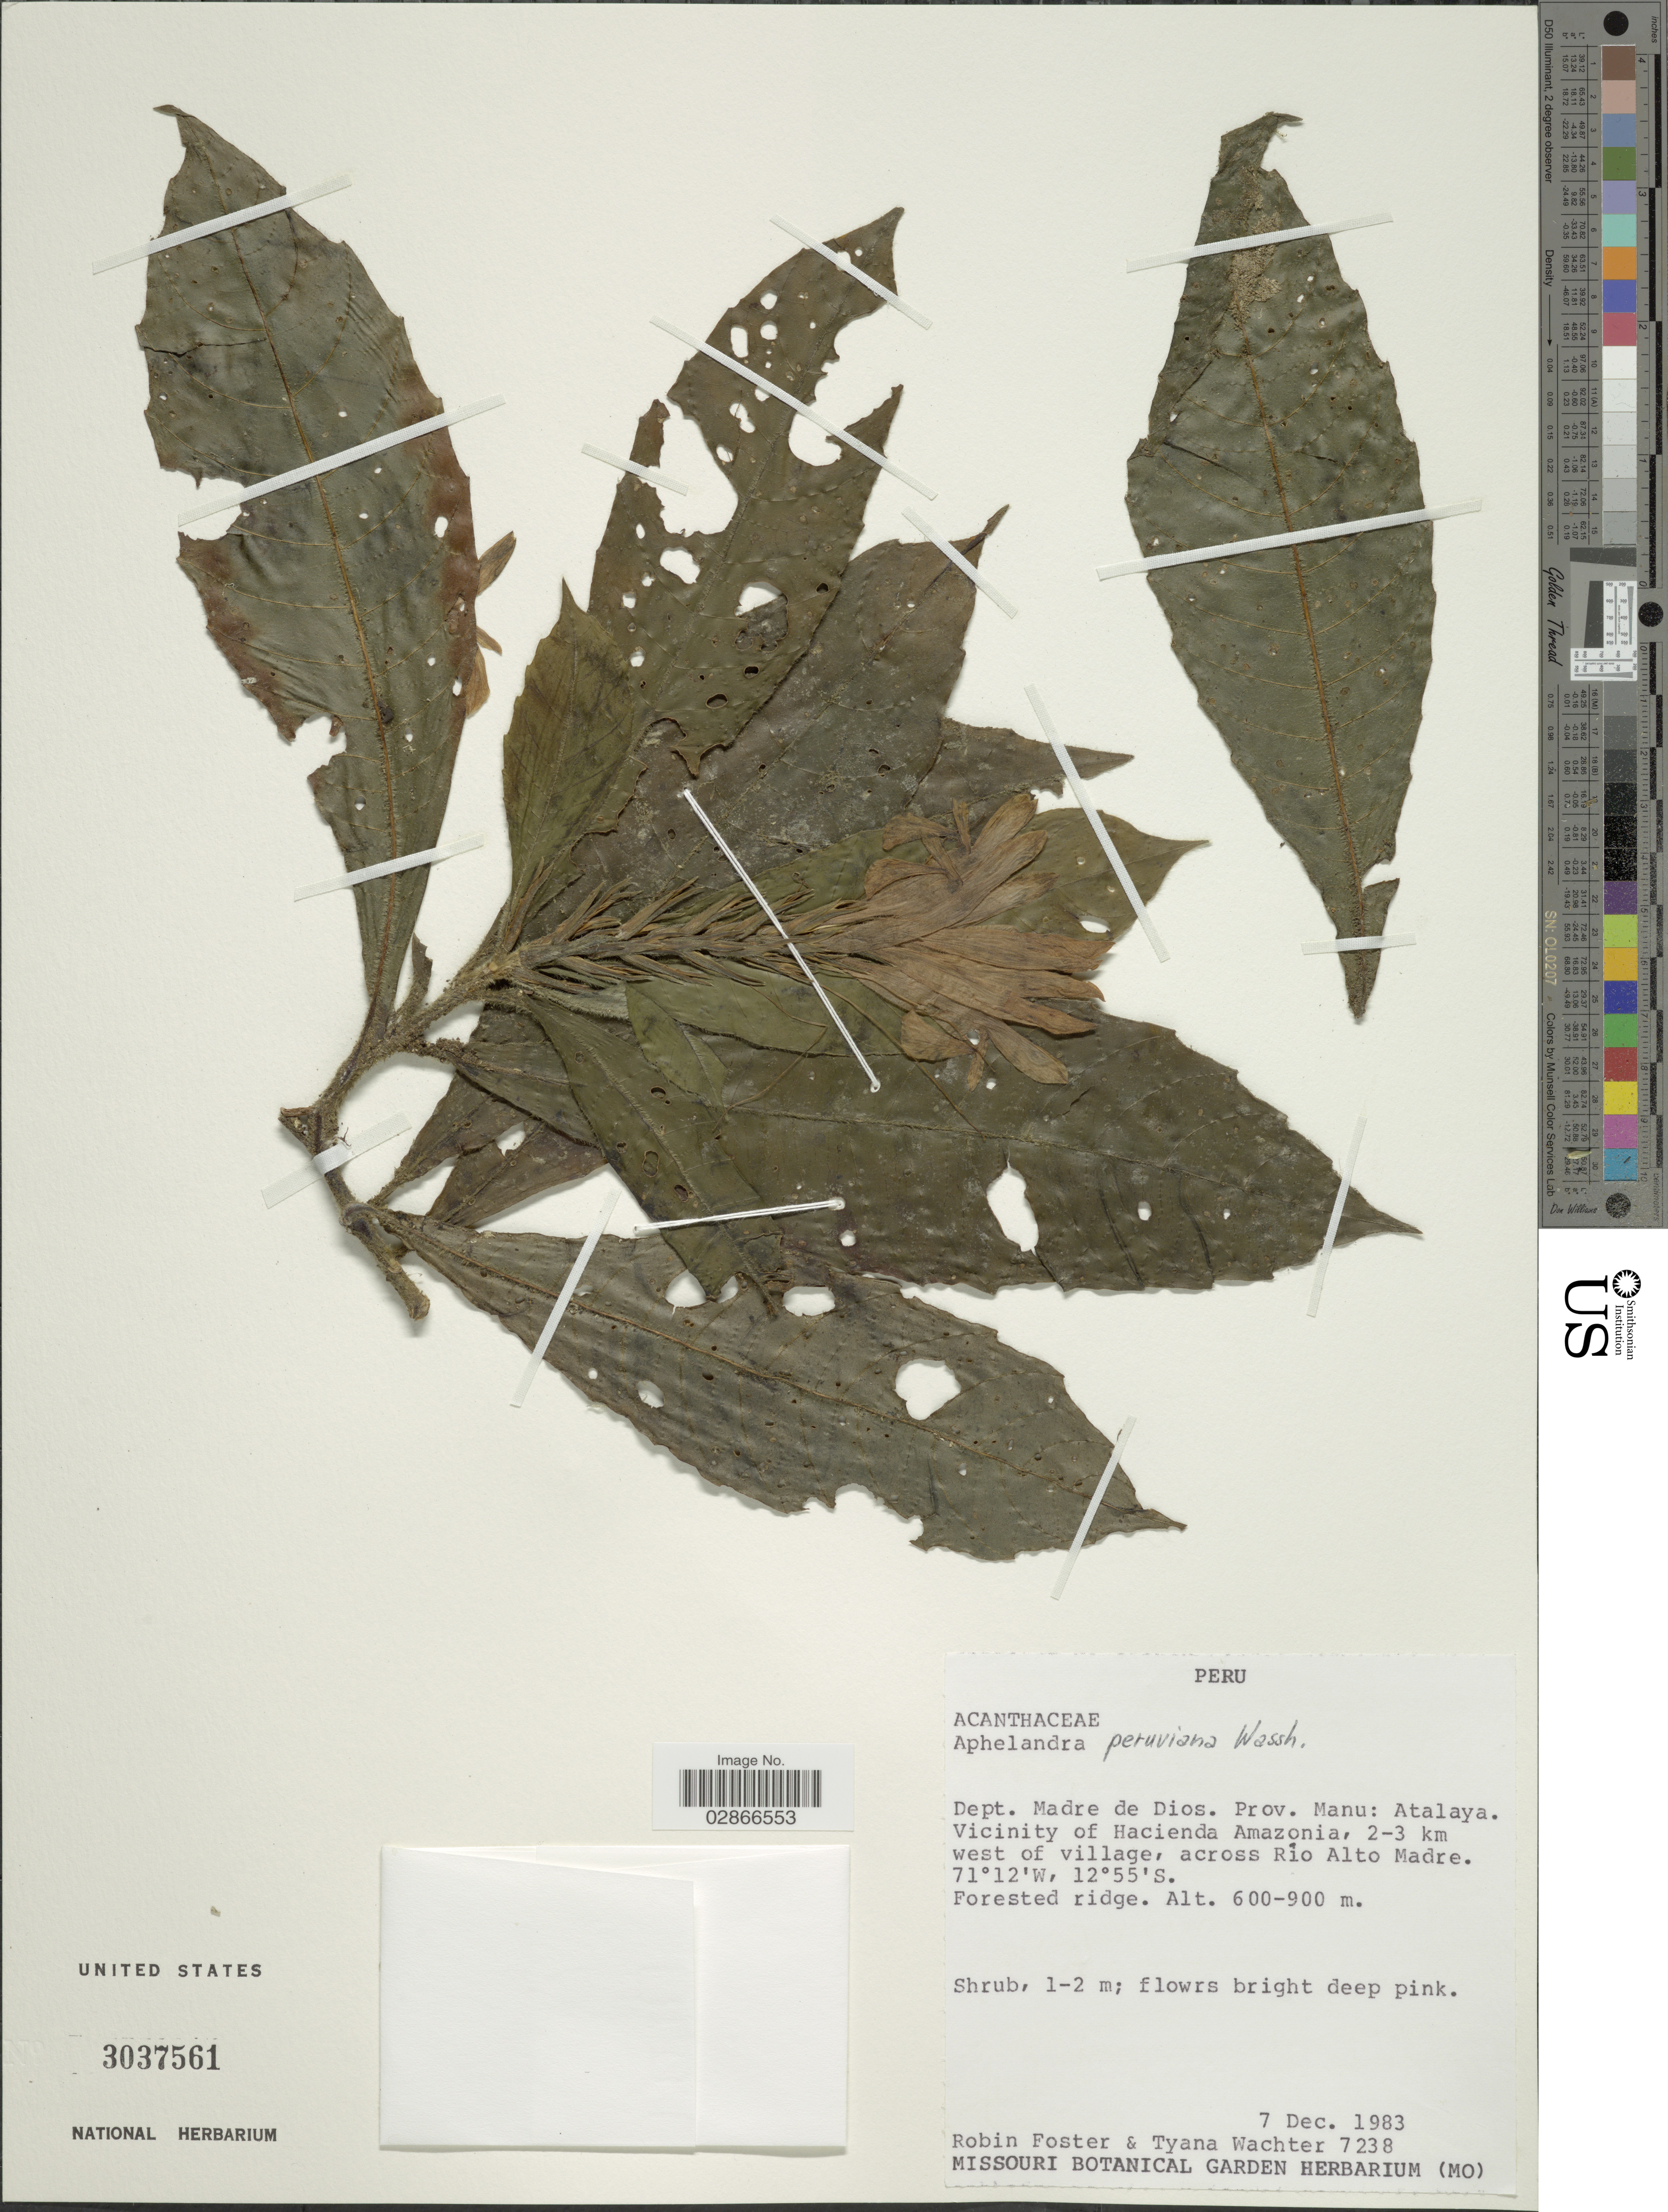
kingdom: Plantae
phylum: Tracheophyta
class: Magnoliopsida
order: Lamiales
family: Acanthaceae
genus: Aphelandra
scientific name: Aphelandra castanaefolia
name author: Britton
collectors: R. B. Foster & T. Wachter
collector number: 7238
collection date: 1983-12-07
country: Peru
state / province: Madre de Dios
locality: Dept. Madre de Dios. Prov. Manu: Atalaya. Vicinity of Hacienda Amazonia, 2-3 km west of village, across Río Alto Madre.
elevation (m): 600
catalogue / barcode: US 3037561